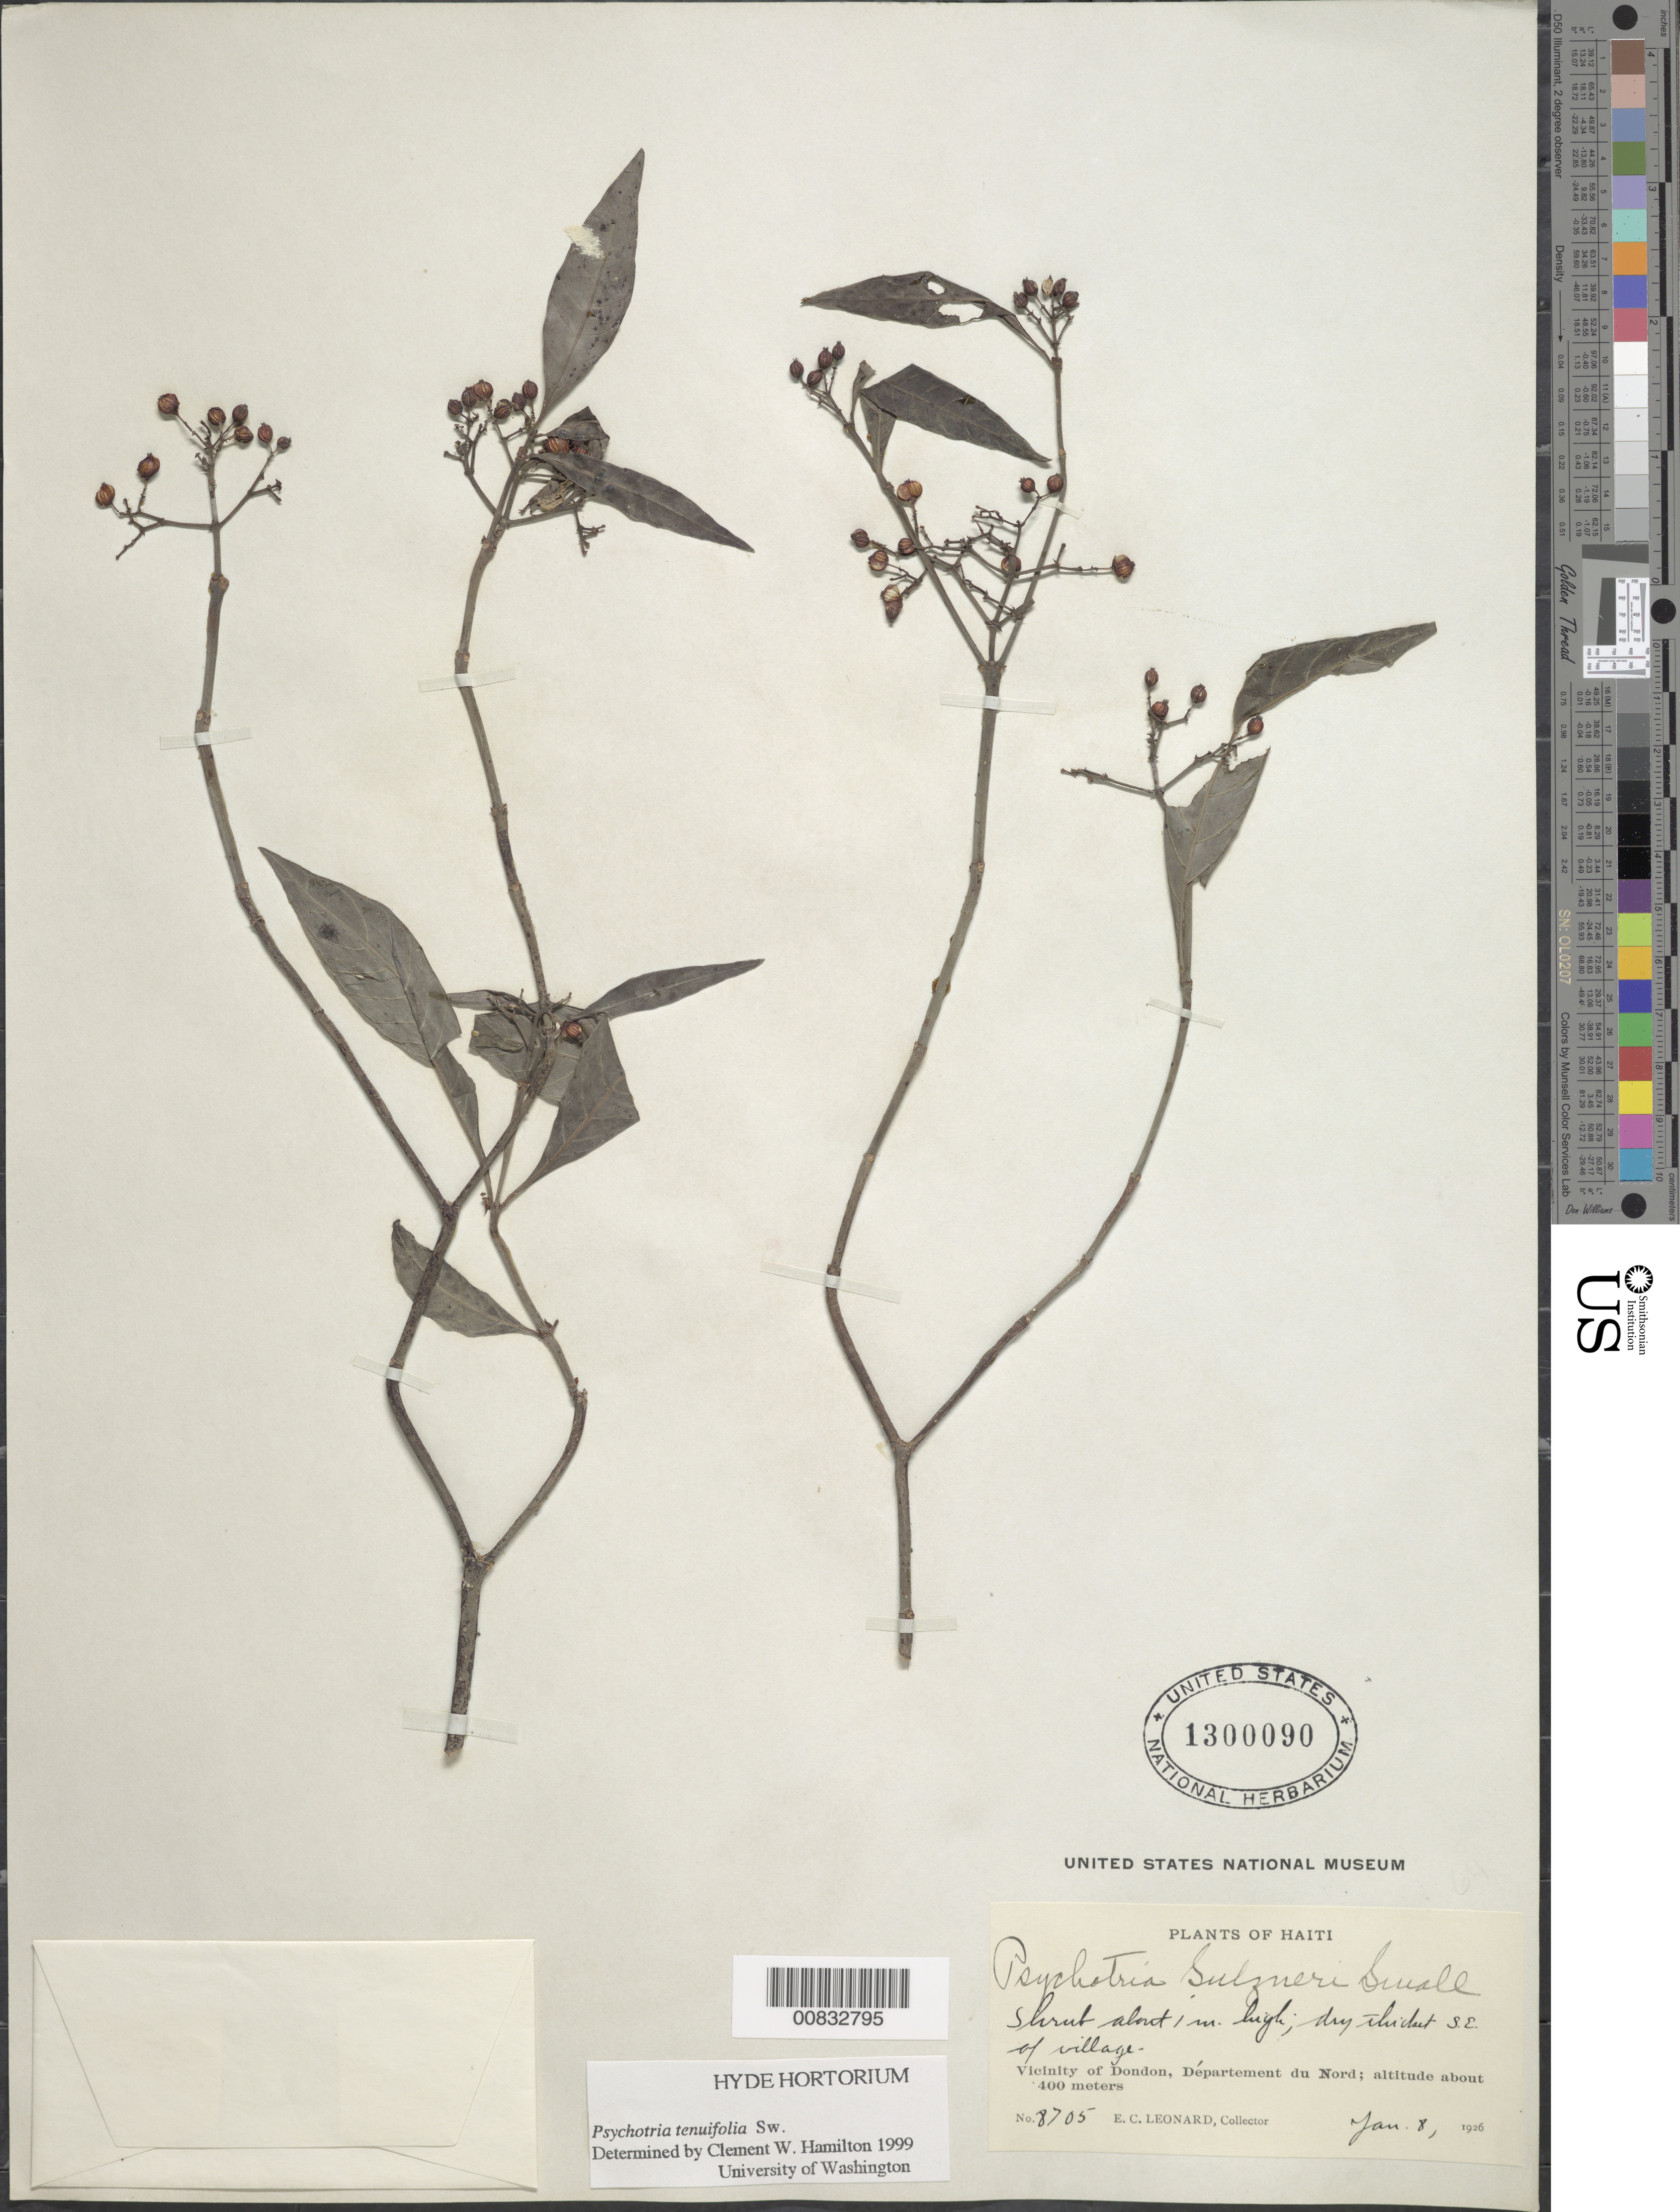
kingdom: Plantae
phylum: Tracheophyta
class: Magnoliopsida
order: Gentianales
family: Rubiaceae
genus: Psychotria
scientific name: Psychotria tenuifolia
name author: Sw.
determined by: Hamilton, C. W.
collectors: E. C. Leonard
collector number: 8705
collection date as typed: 08 Jan 1926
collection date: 1926-01-08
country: Haiti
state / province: Nord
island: Hispaniola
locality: Vicinity of Dondon, SE of village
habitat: Dry thicket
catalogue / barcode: US 1300090